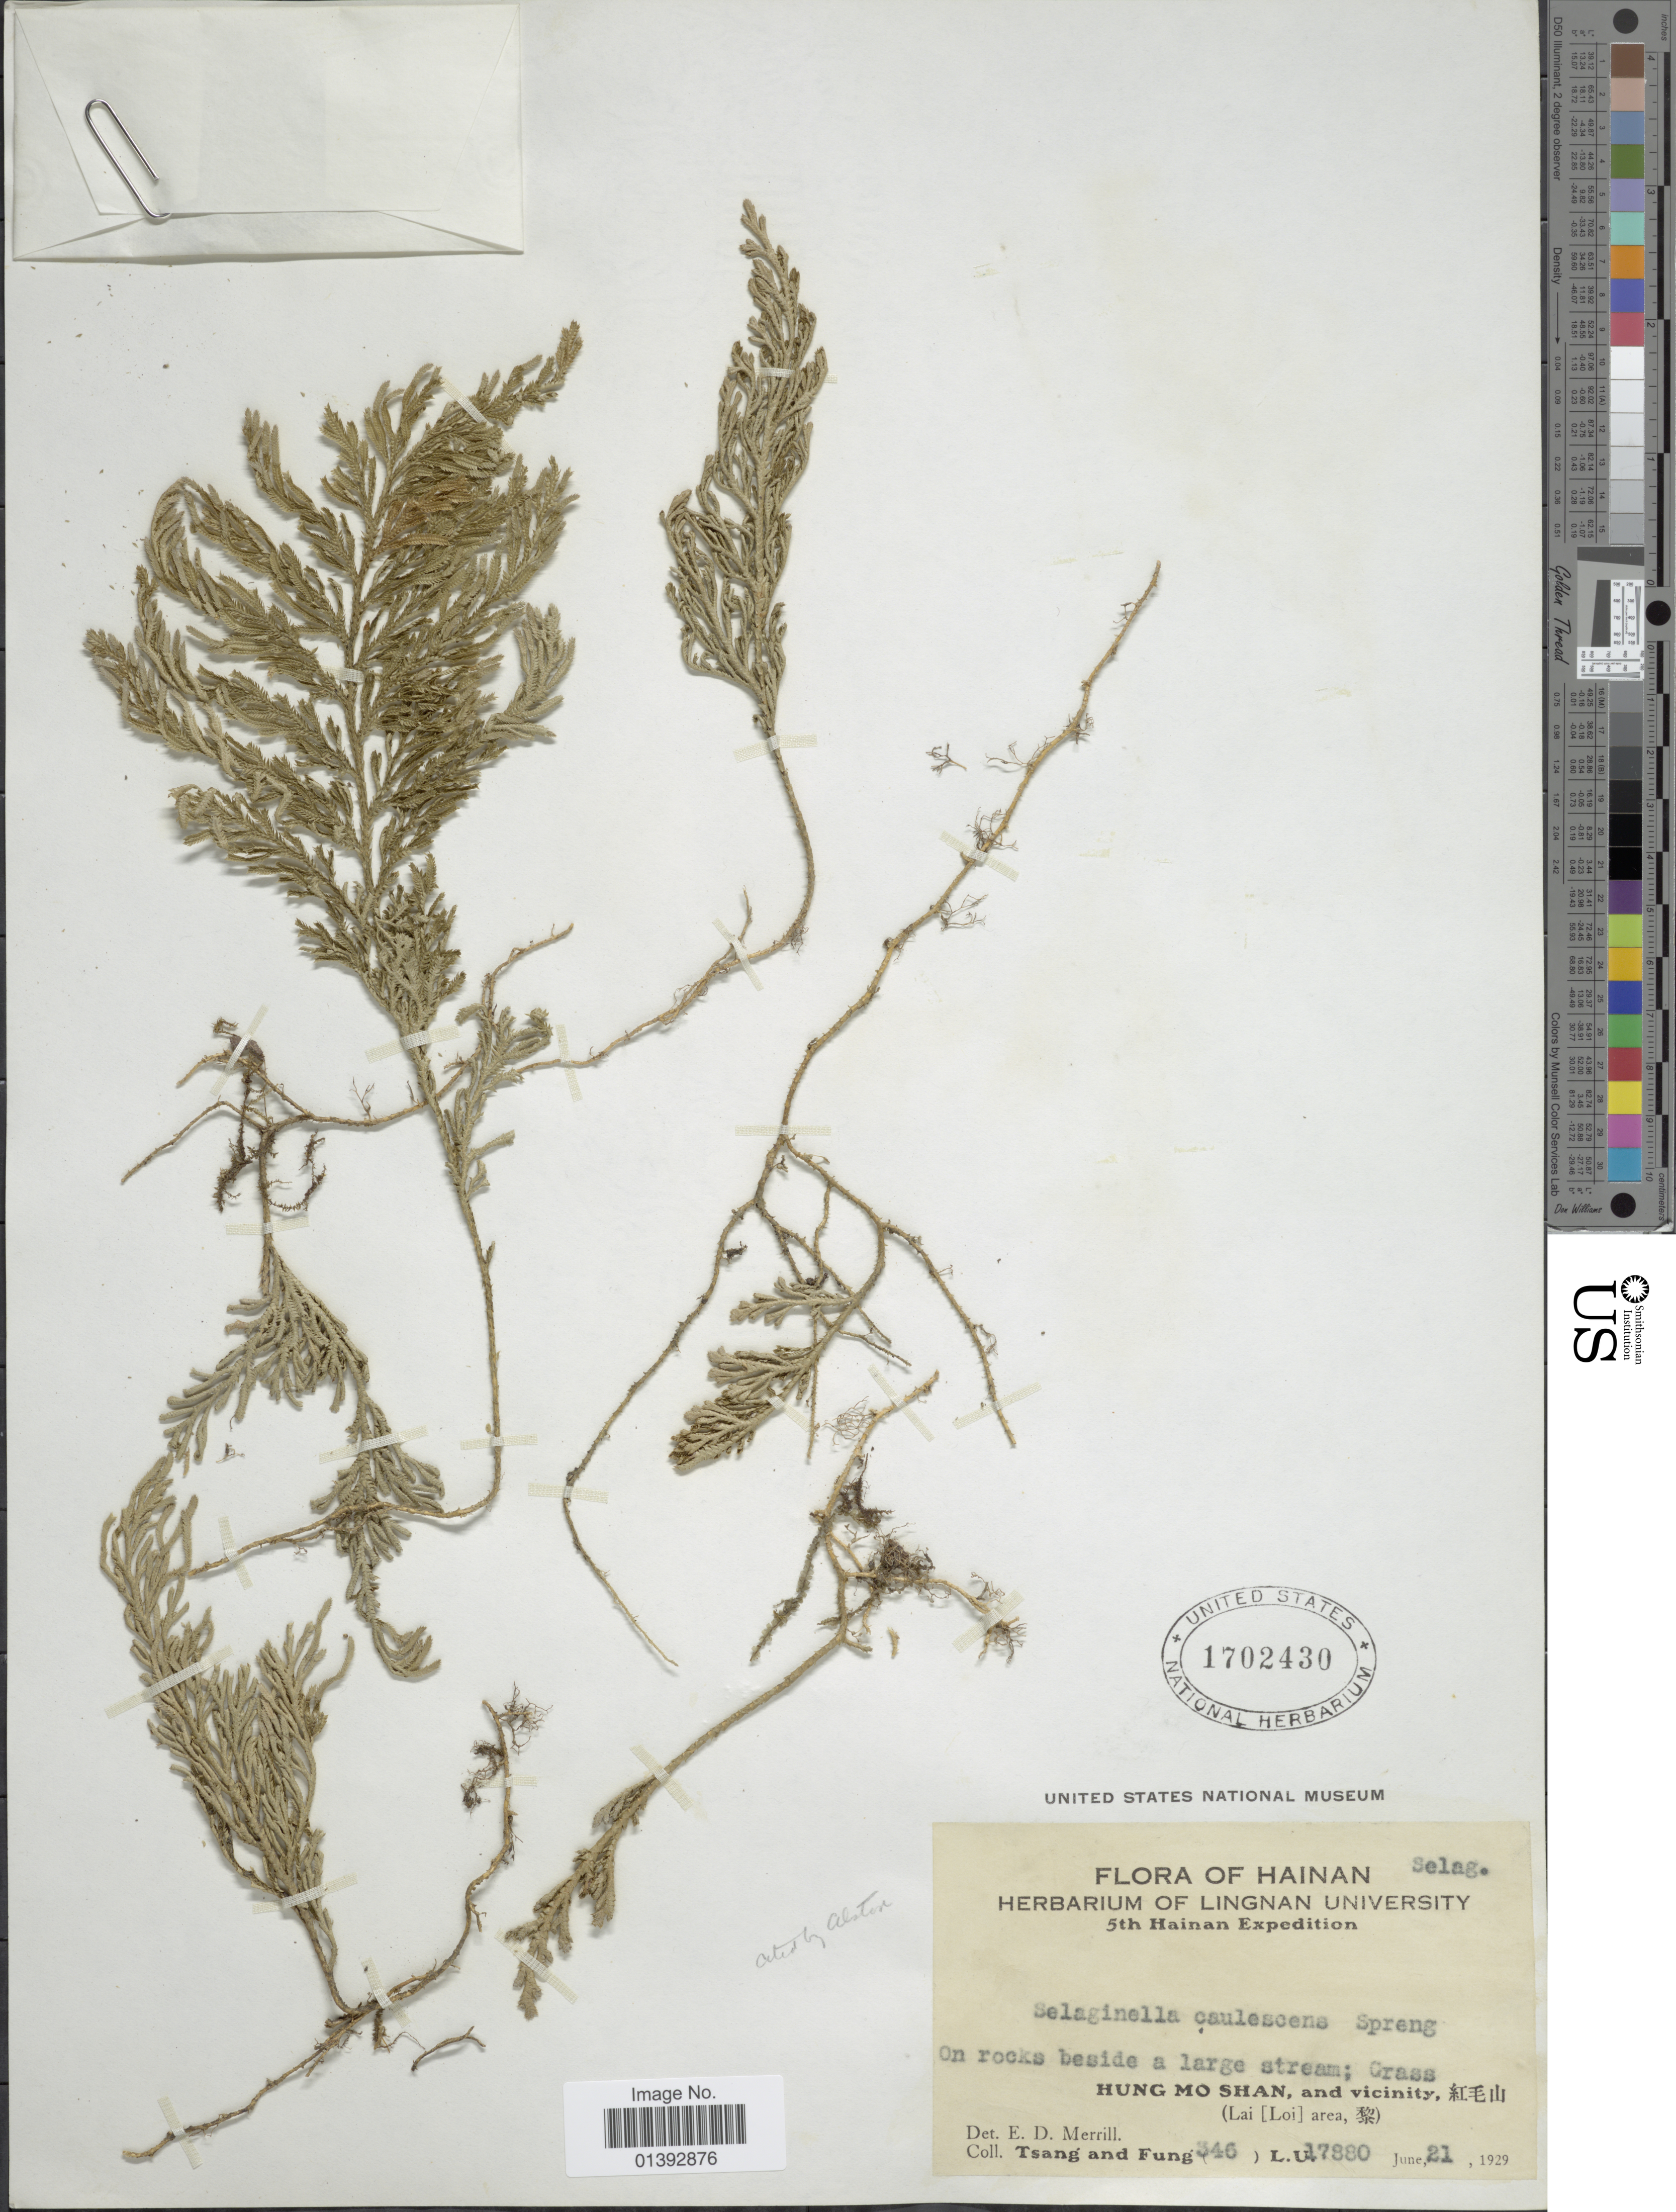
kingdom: Plantae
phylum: Tracheophyta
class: Lycopodiopsida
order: Selaginellales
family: Selaginellaceae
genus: Selaginella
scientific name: Selaginella involvens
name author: (Sw.) Spring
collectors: -- Tsang & Fung, --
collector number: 346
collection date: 1929-06-21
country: China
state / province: Hainan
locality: On rocks beside a large stream; Grass, Hung Mo Shan, and vicinity,Lai(Loi)area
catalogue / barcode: US 1702430